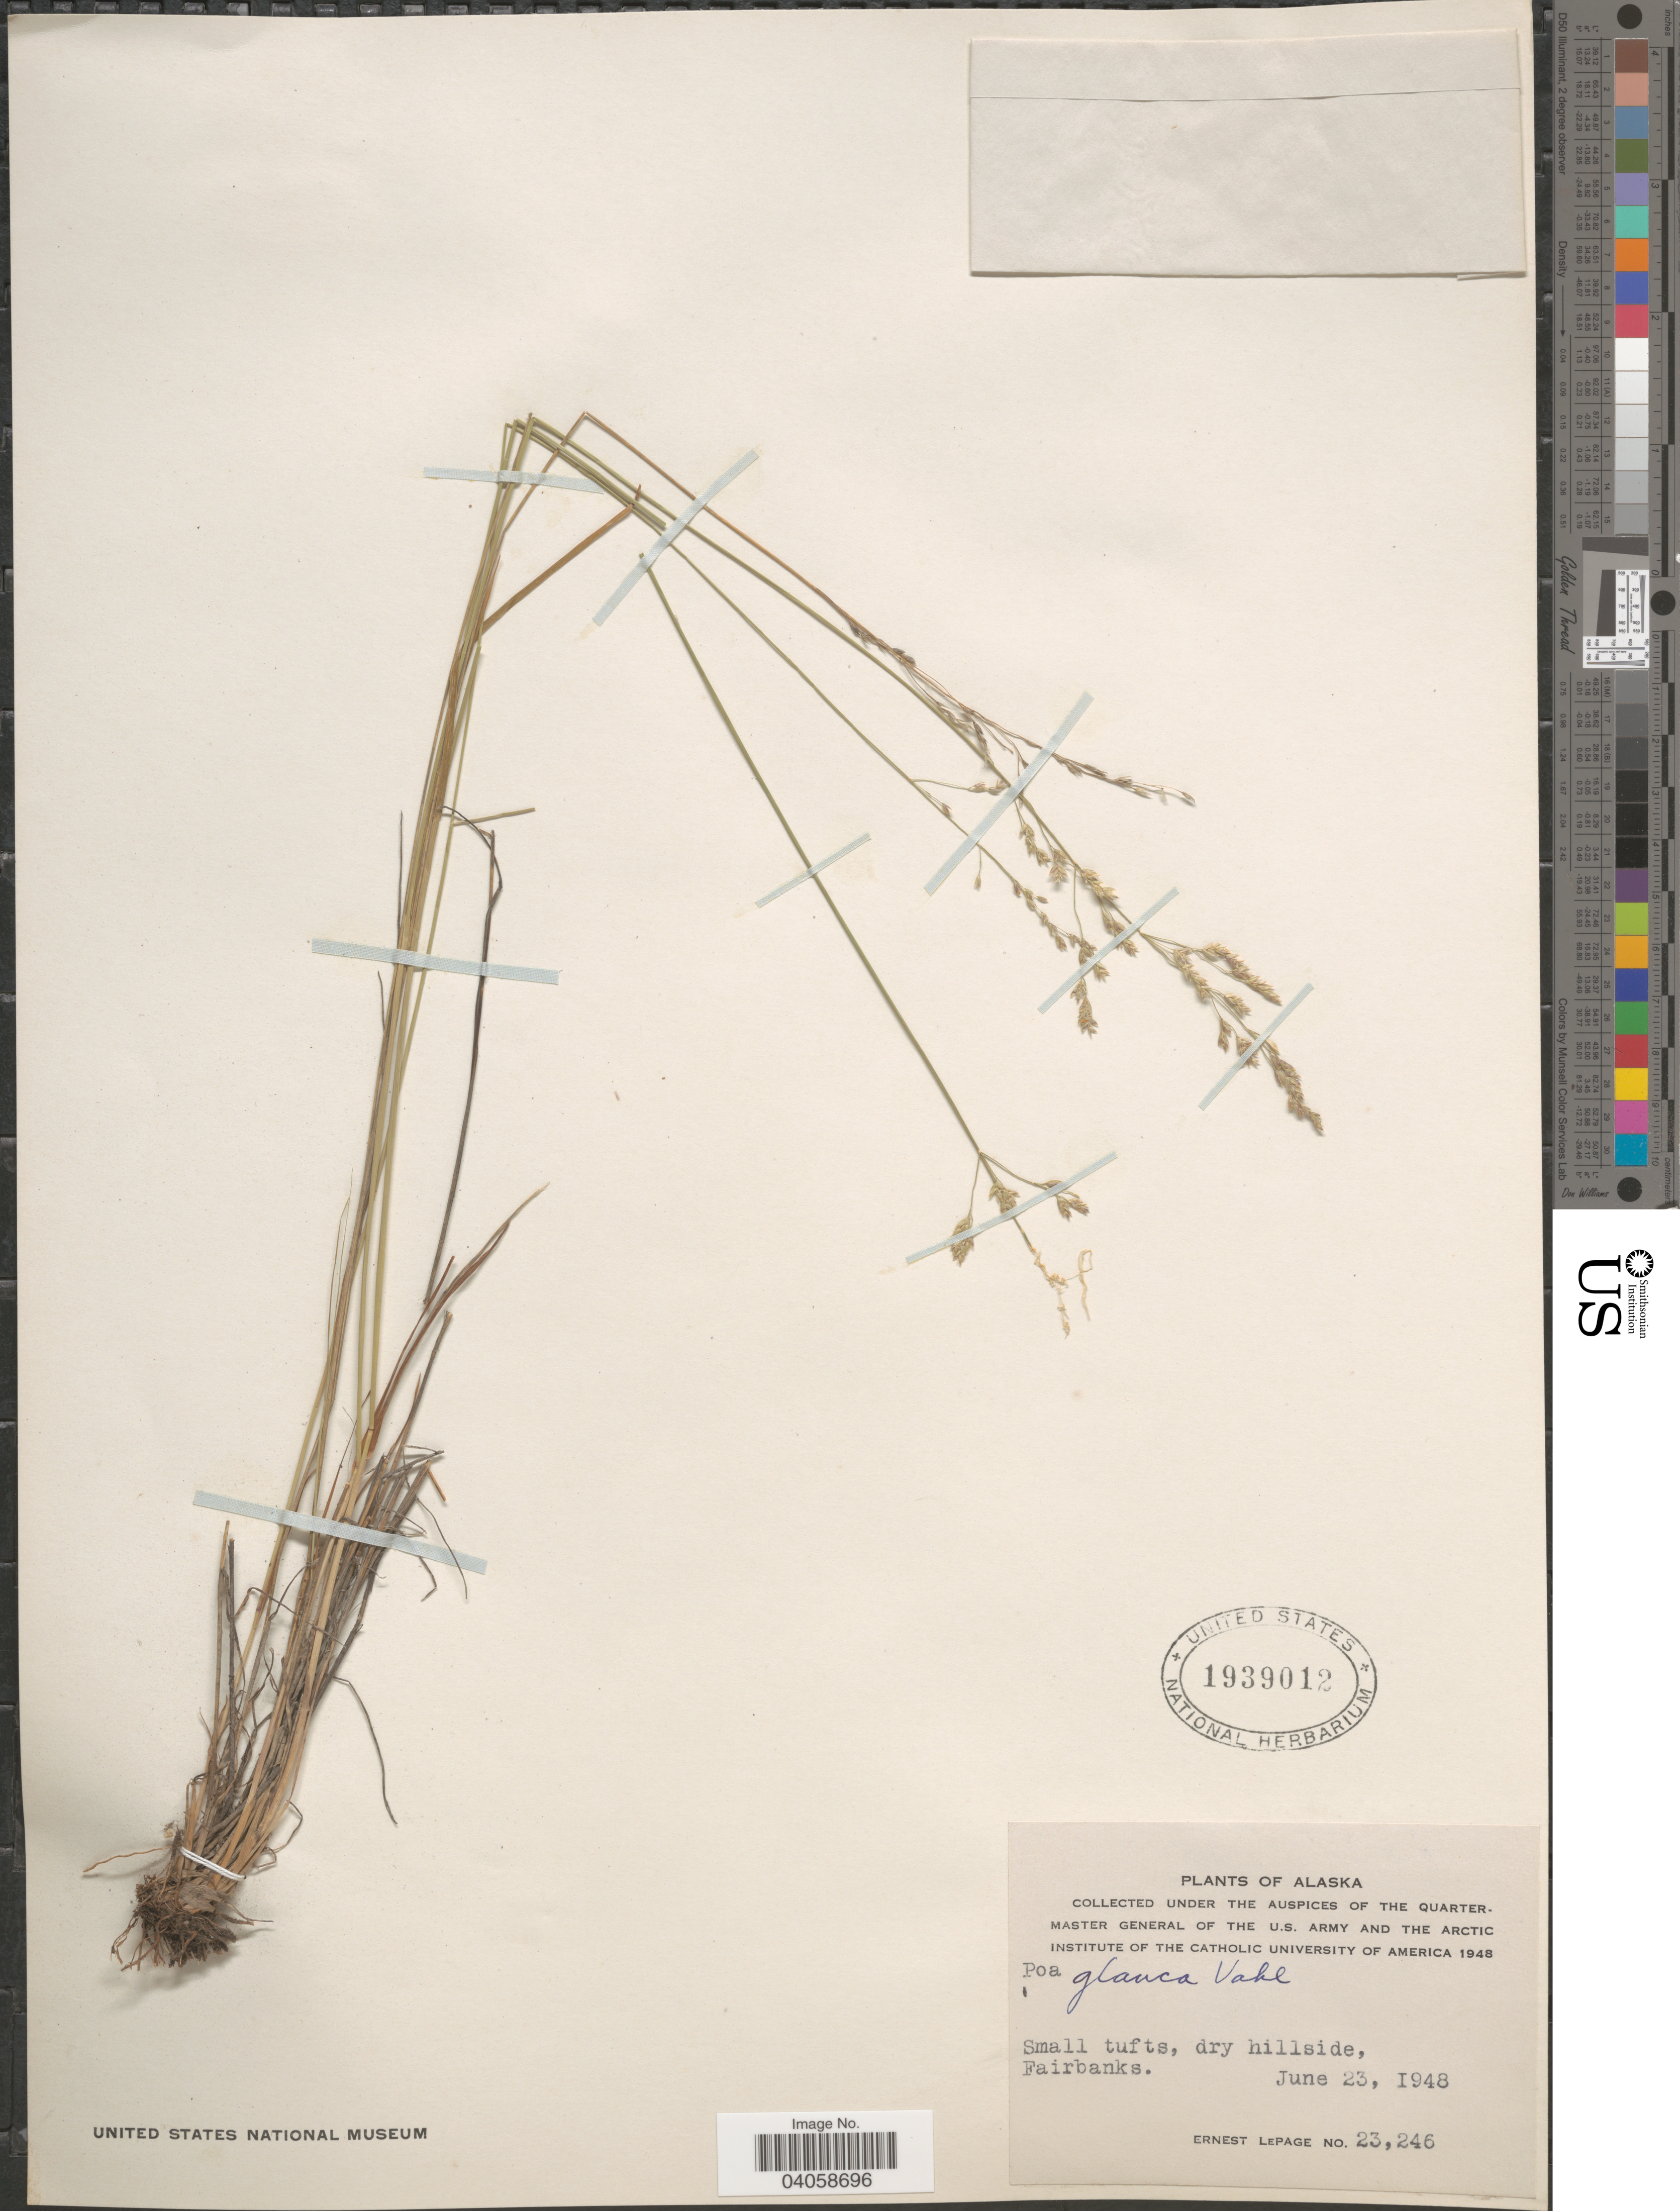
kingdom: Plantae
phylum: Tracheophyta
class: Liliopsida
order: Poales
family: Poaceae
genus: Poa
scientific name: Poa glauca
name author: Vahl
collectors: E. Lepage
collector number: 23246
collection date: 1948-06-23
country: United States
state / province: Alaska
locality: Dry hillside, Fairbanks.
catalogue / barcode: US 1939012